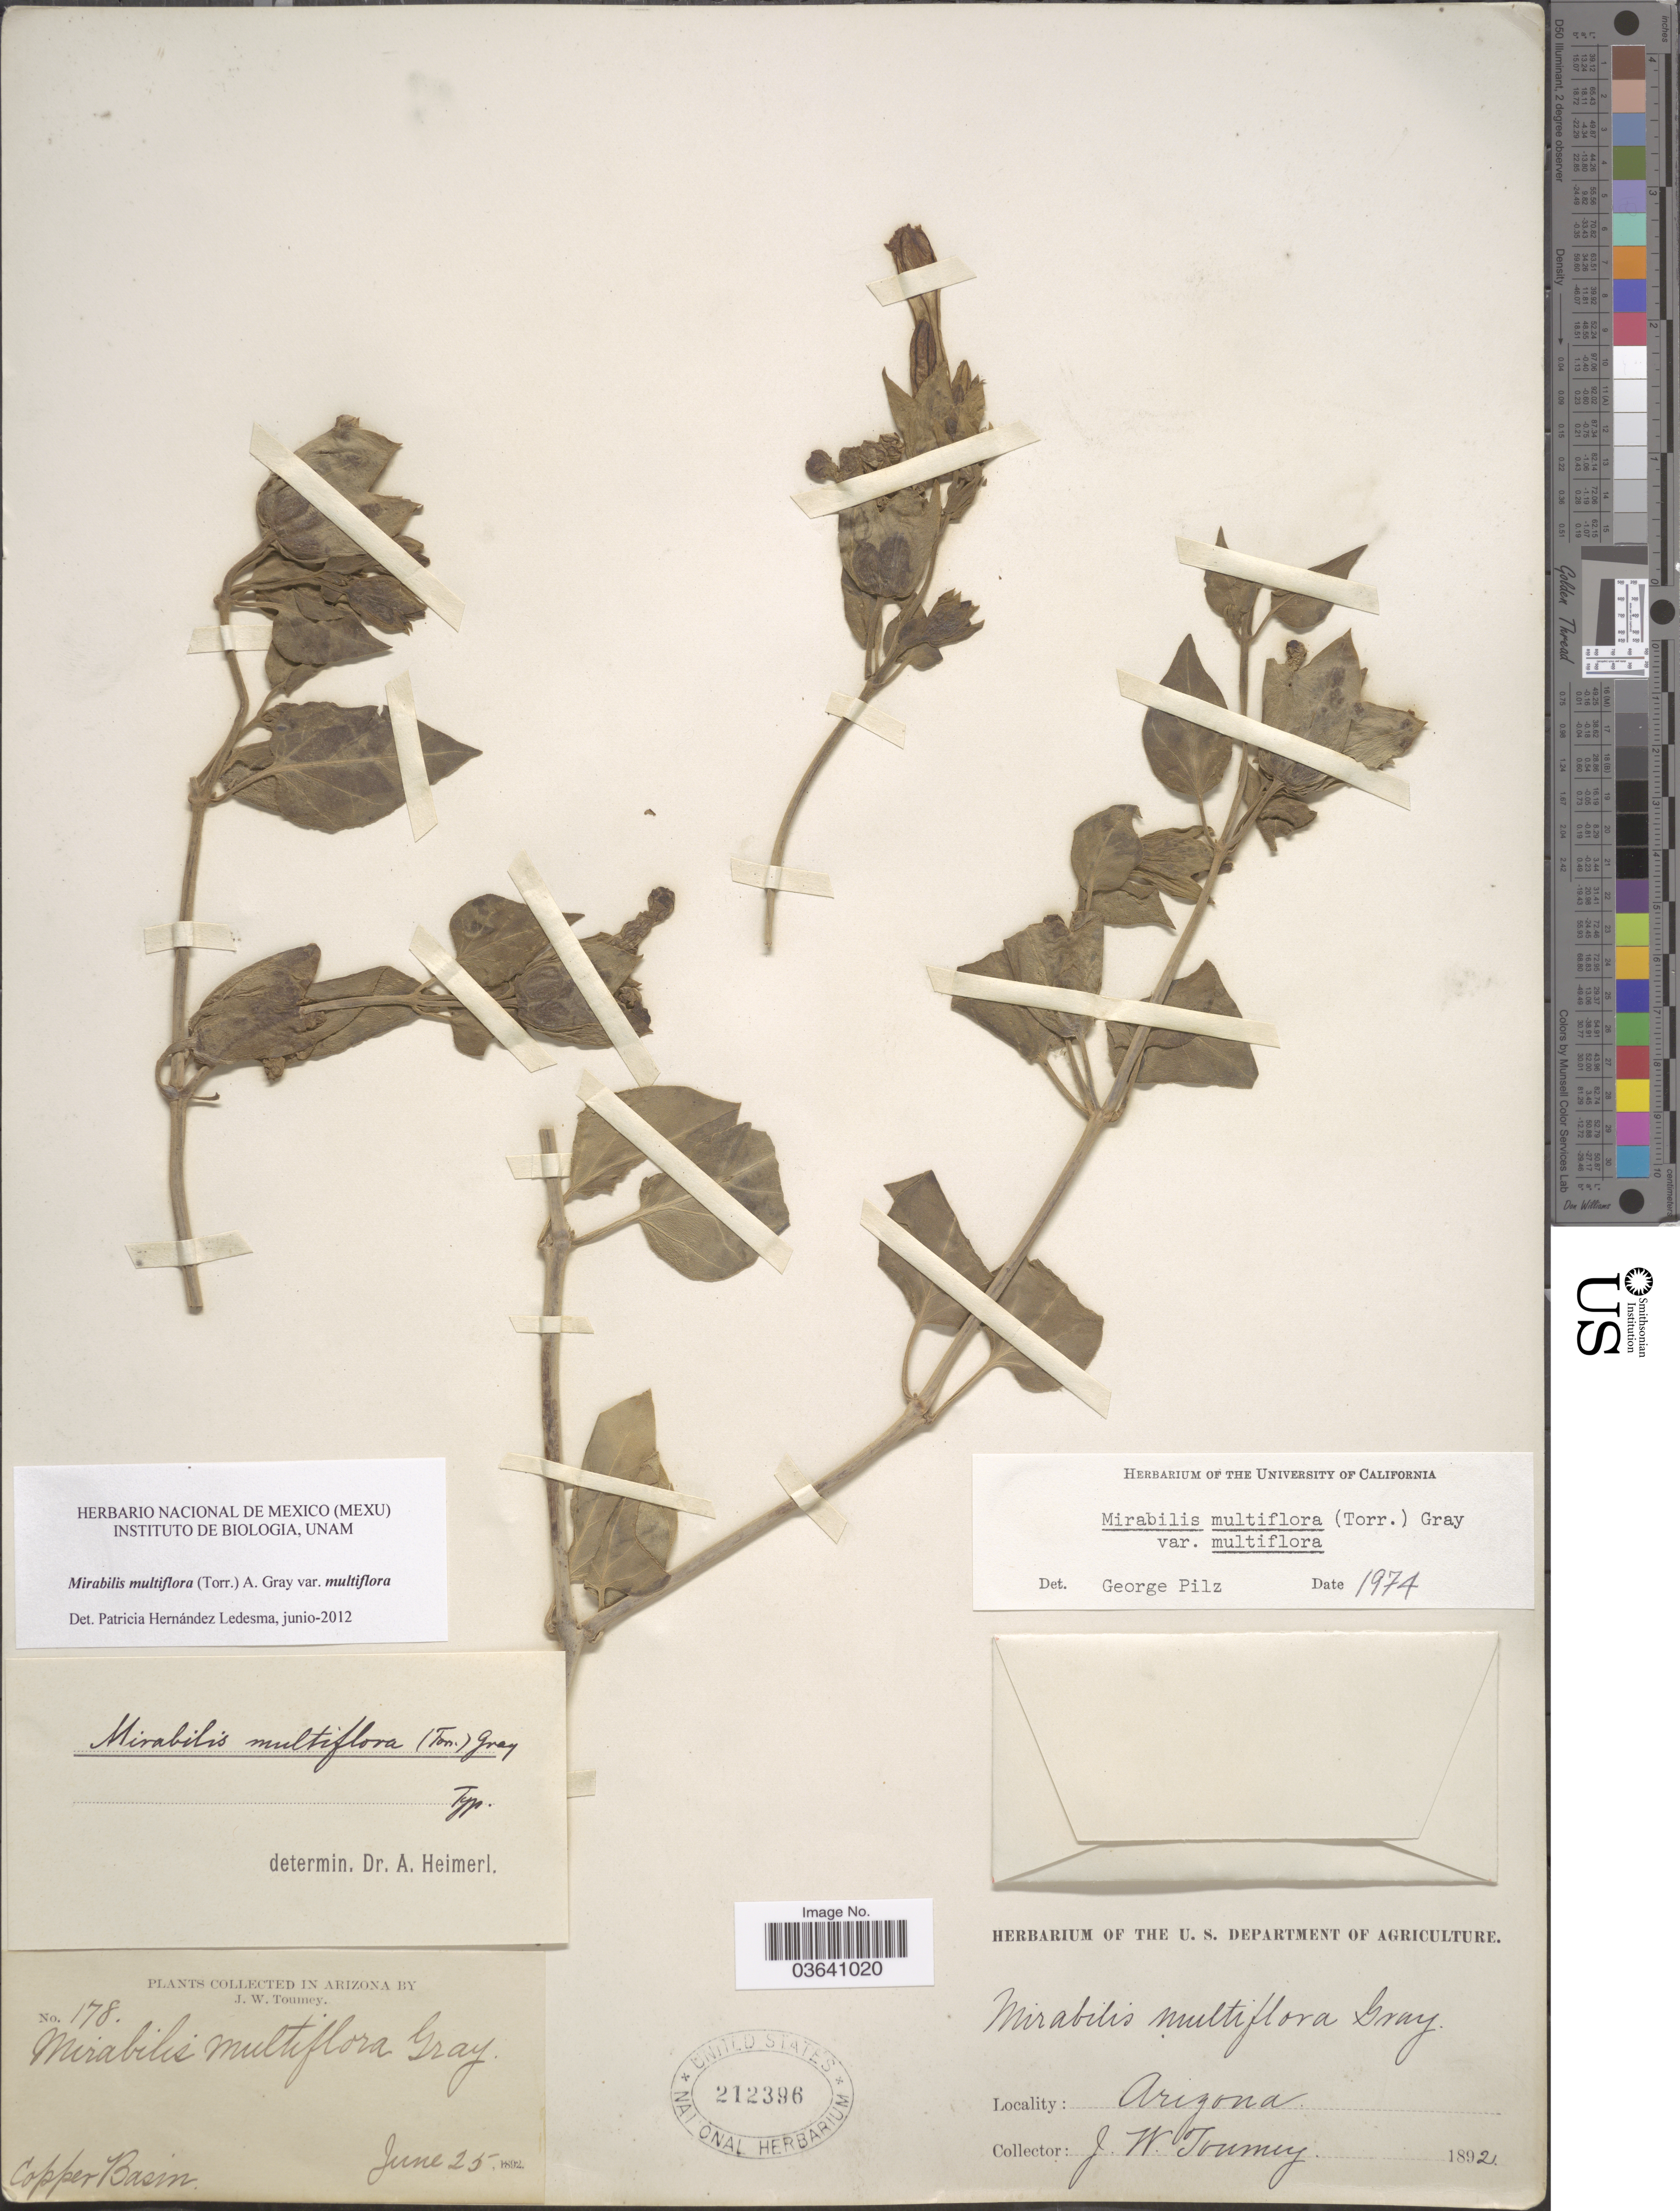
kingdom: Plantae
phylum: Tracheophyta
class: Magnoliopsida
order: Caryophyllales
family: Nyctaginaceae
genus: Mirabilis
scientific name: Mirabilis multiflora var. multiflora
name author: (Torr.) A. Gray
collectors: J. W. Toumey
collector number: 178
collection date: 1892-06-25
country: United States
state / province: Arizona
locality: Copper Basin.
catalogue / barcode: US 212396